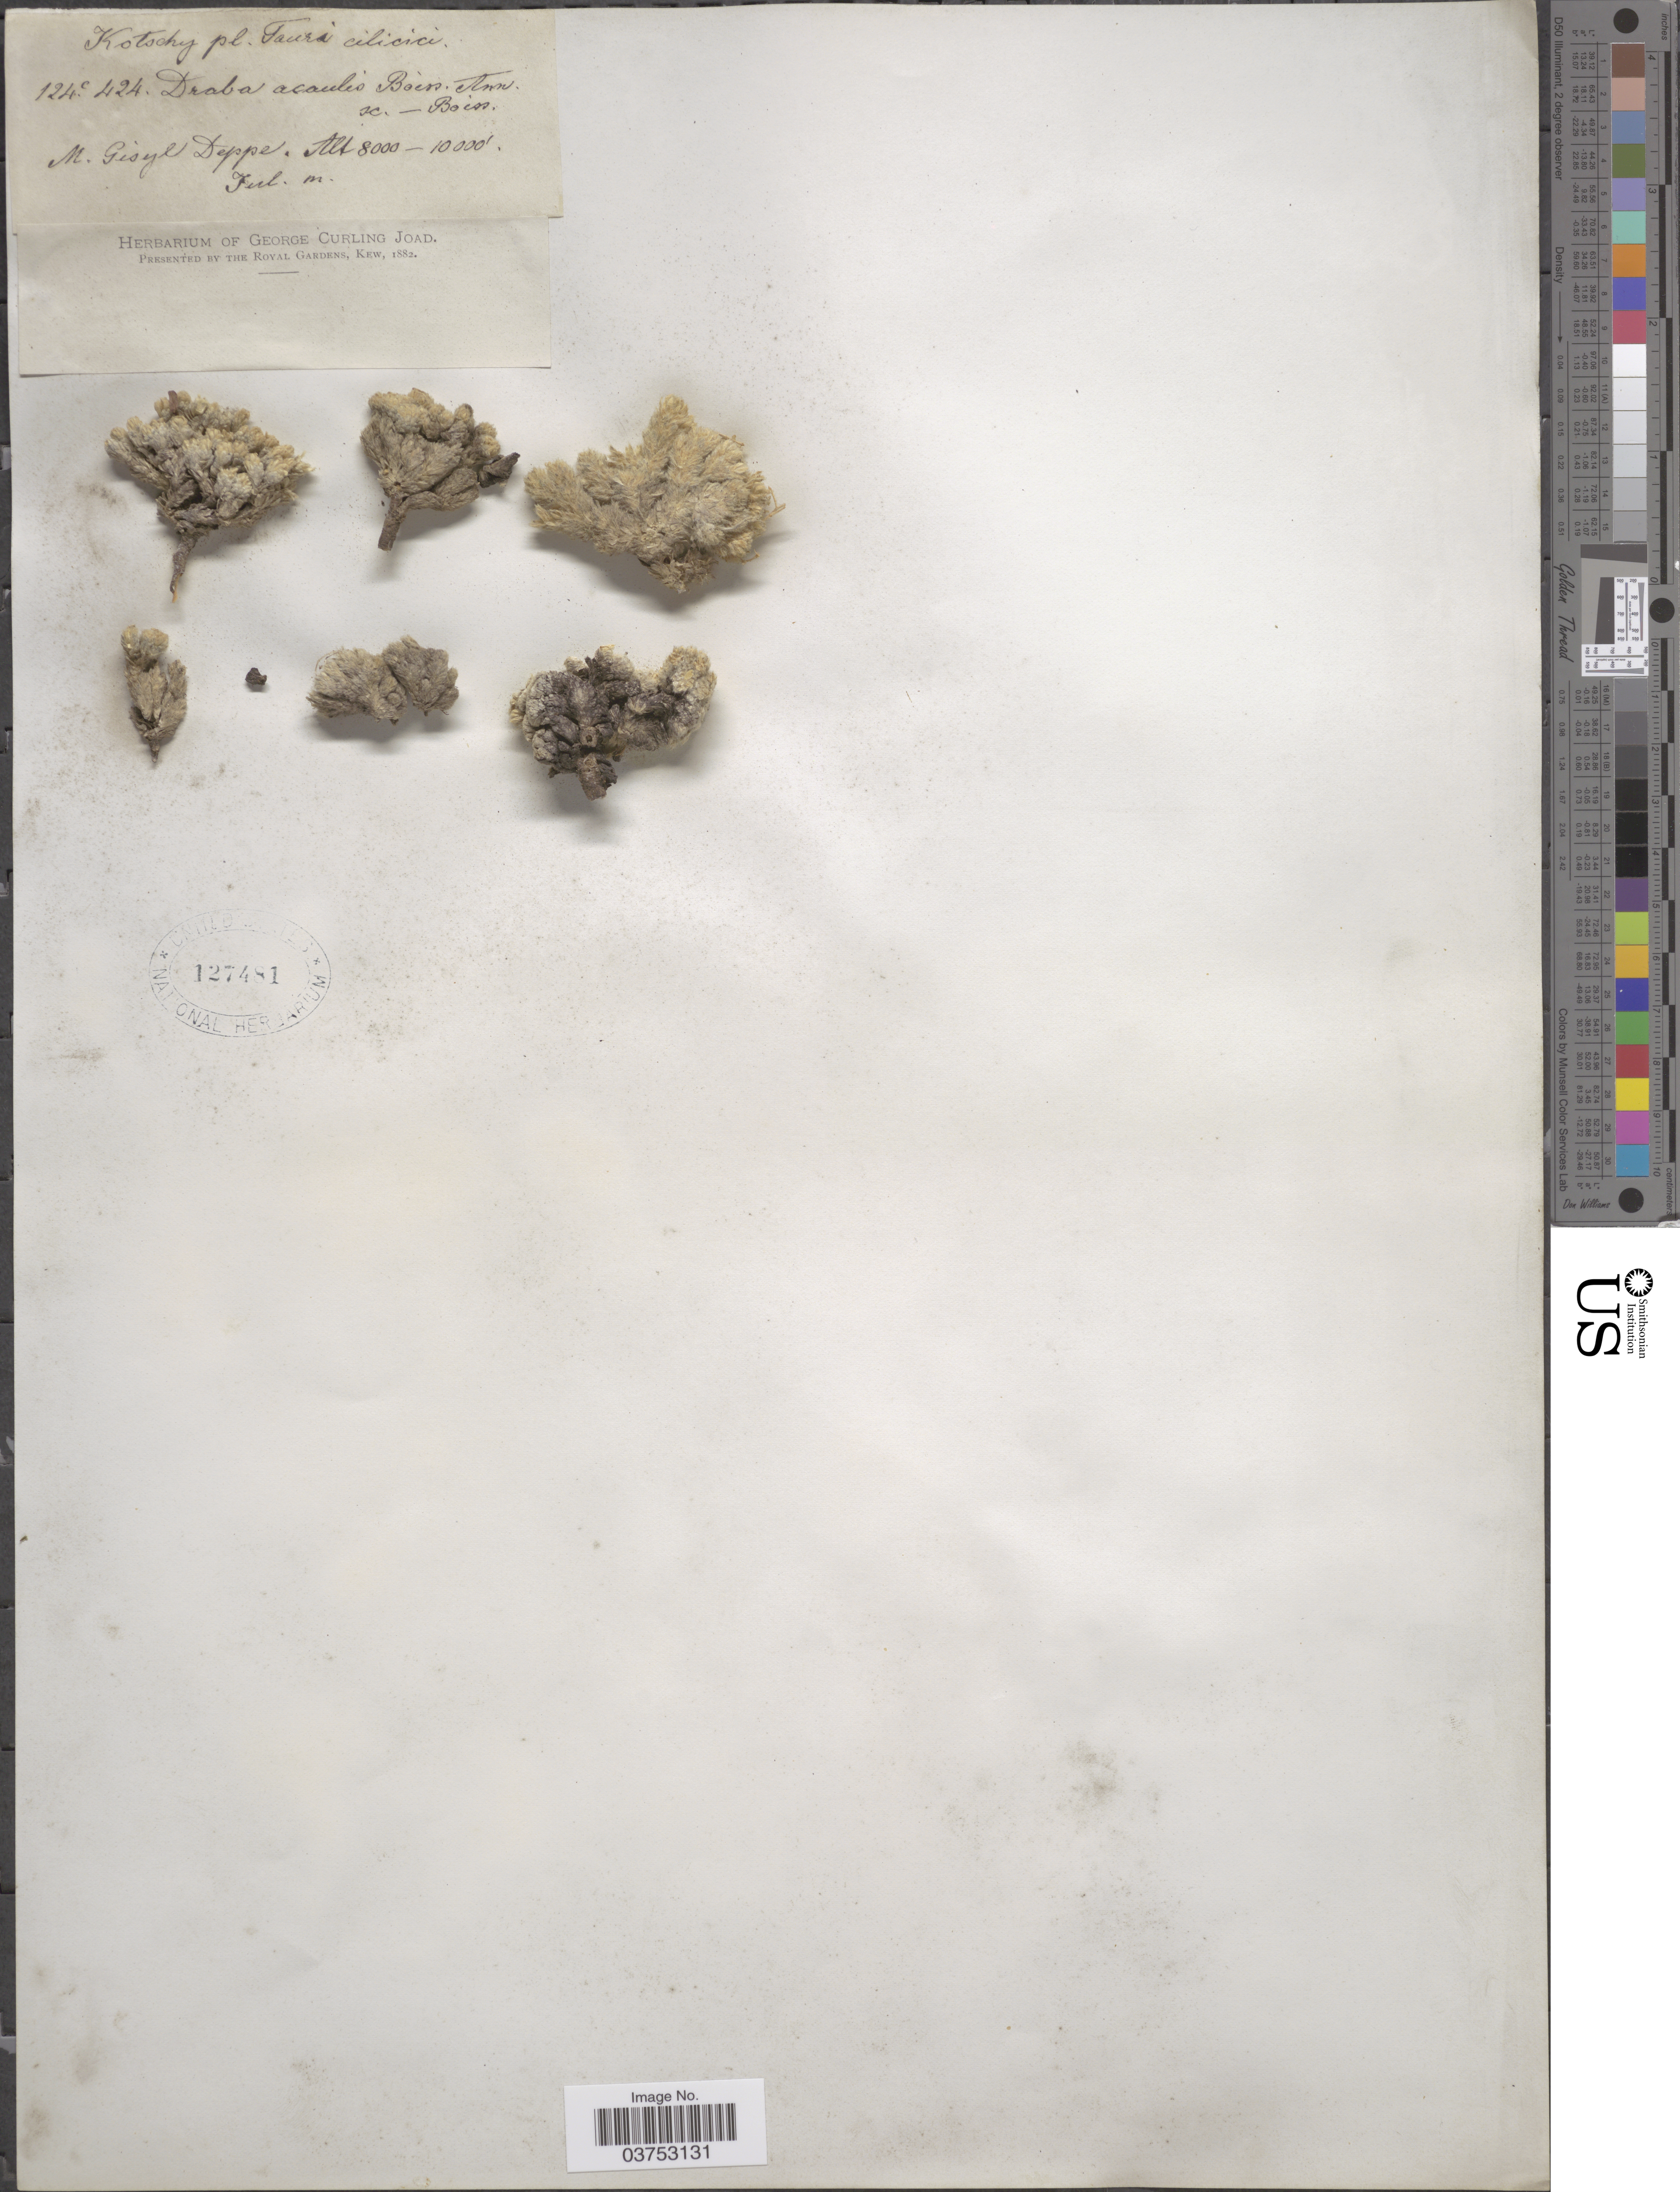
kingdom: Plantae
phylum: Tracheophyta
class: Magnoliopsida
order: Brassicales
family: Brassicaceae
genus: Draba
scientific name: Draba acaulis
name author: Boiss.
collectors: Kotschy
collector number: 124c 424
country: Turkey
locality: Tauri cilicici. M. Gisye Deppe. [unsure placement]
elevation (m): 2438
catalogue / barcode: US 127481